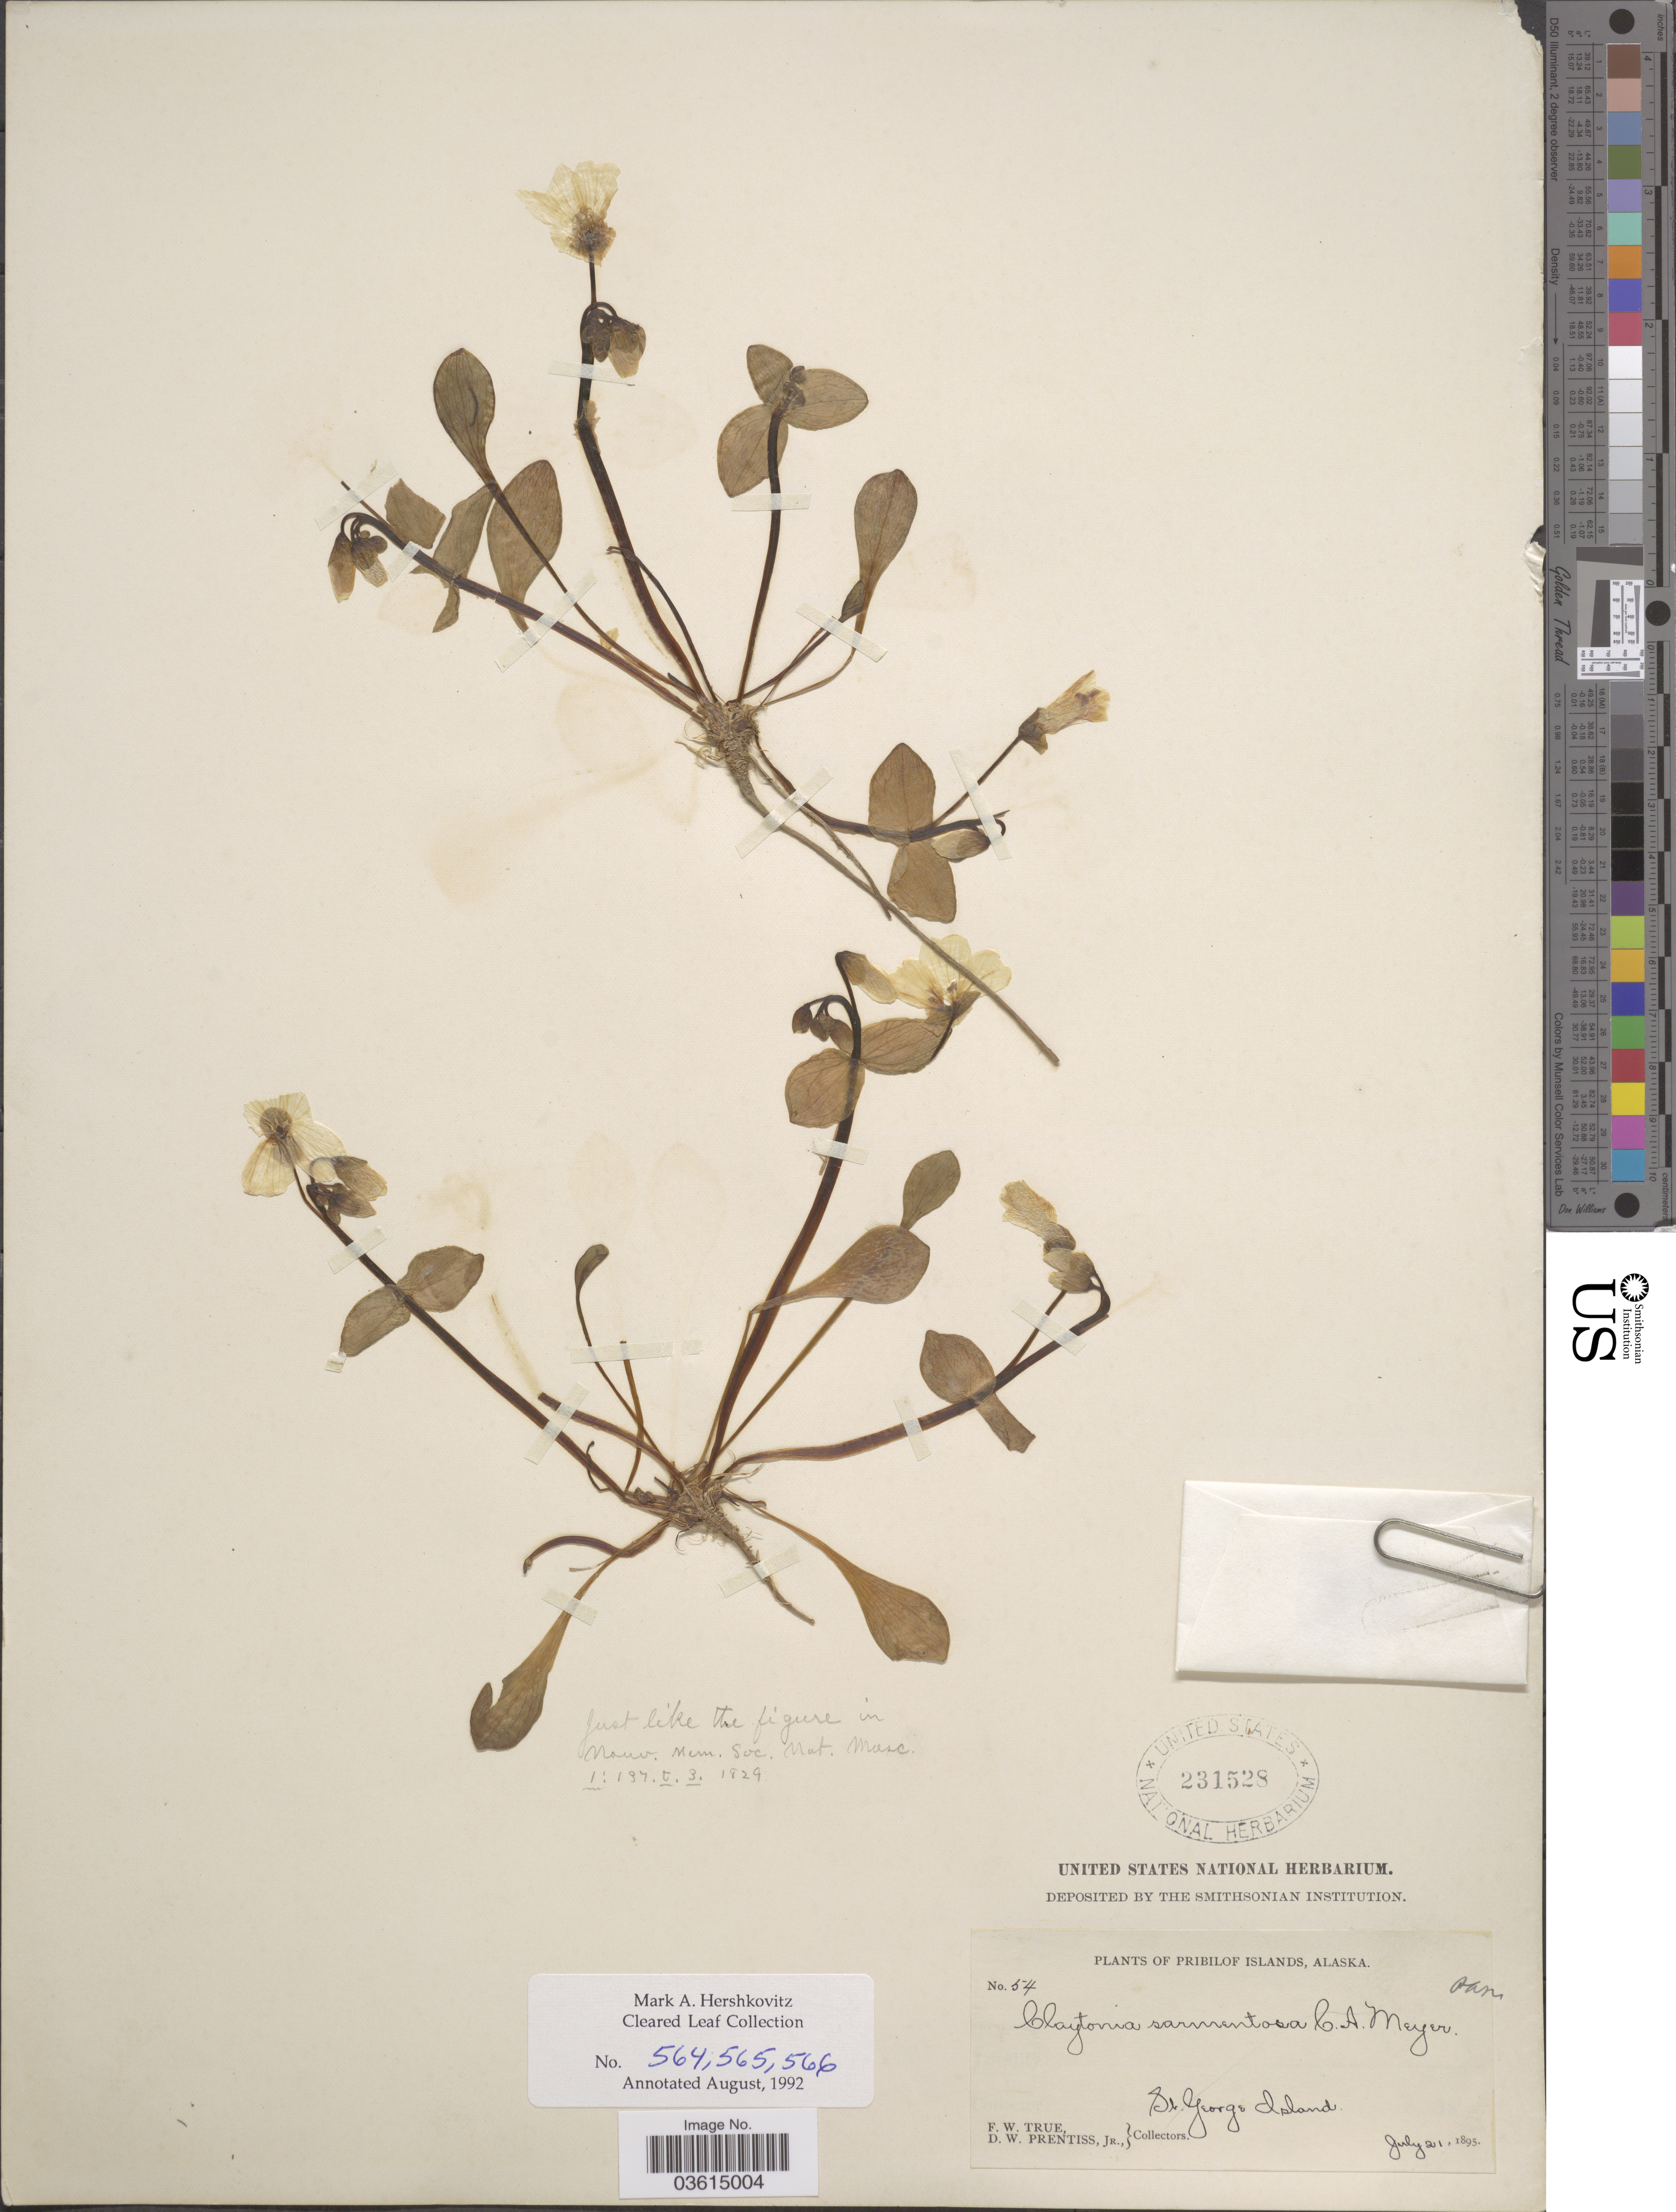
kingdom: Plantae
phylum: Tracheophyta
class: Magnoliopsida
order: Caryophyllales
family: Montiaceae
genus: Claytonia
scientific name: Claytonia sarmentosa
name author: C.A. Mey.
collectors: F. True & D. Prentiss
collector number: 54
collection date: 1895-07-21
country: United States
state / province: Alaska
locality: Pribilof Islands. St. George Island.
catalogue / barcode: US 231528